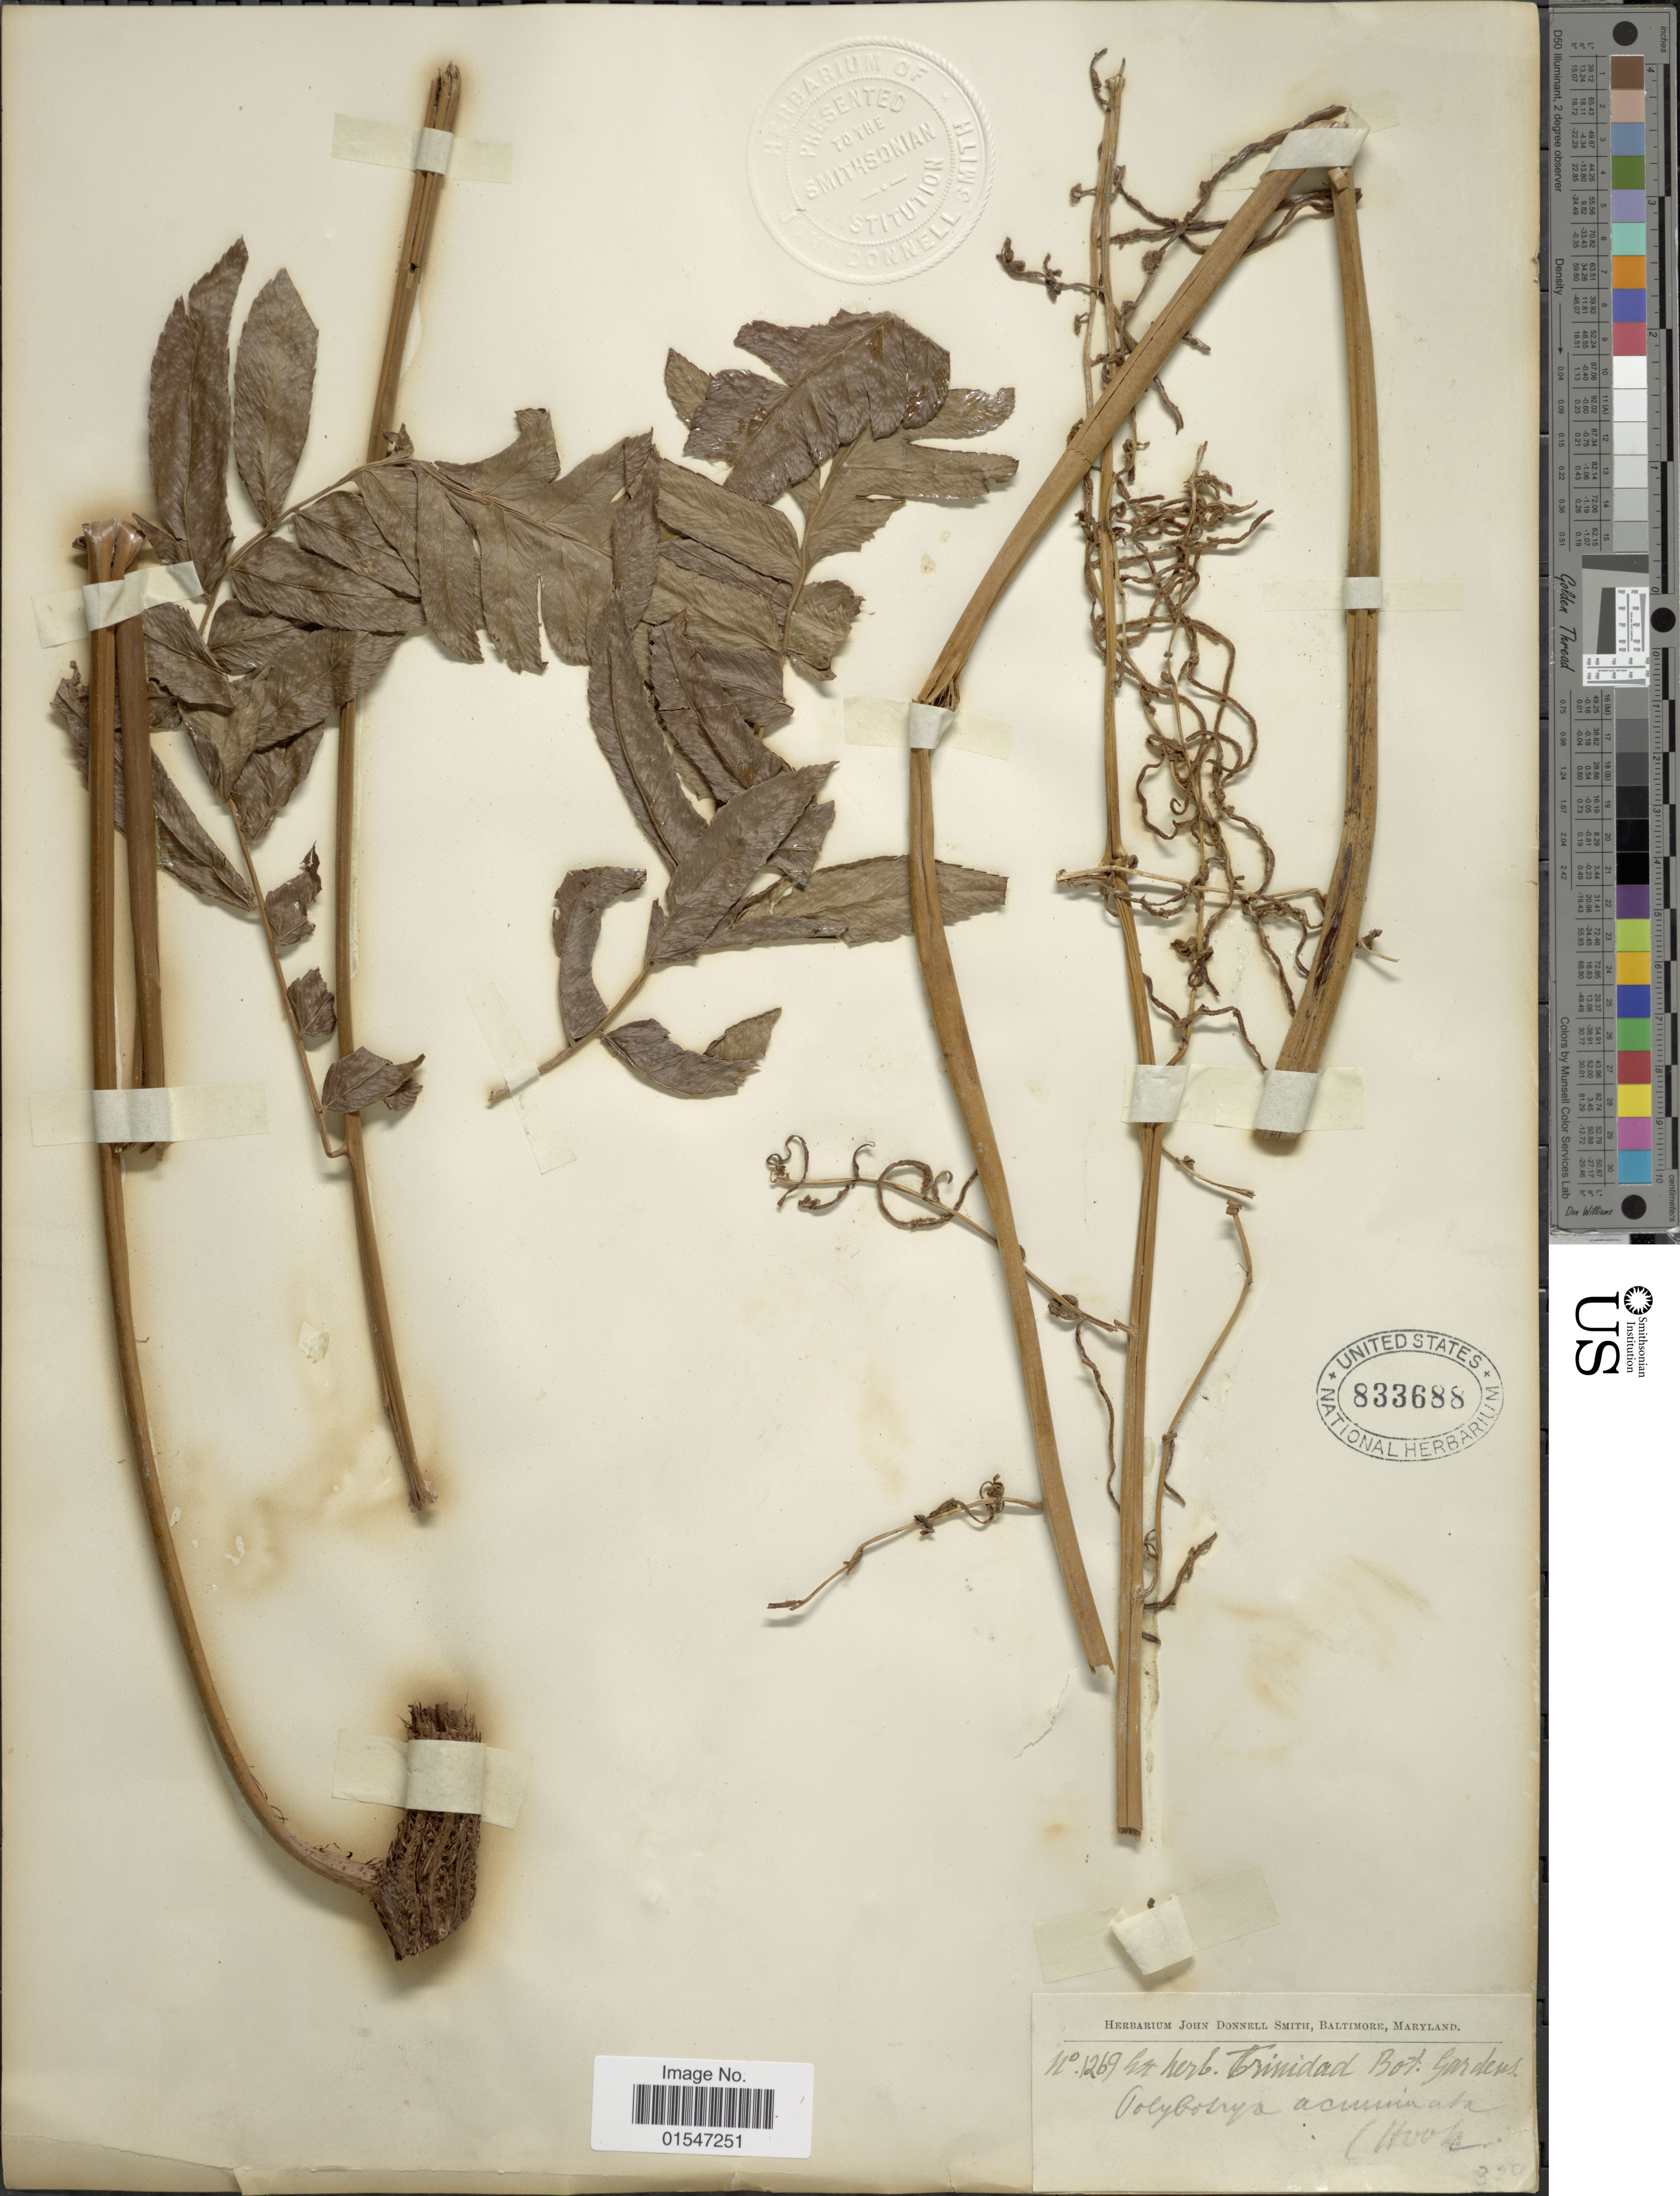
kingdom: Plantae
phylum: Tracheophyta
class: Polypodiopsida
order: Polypodiales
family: Dryopteridaceae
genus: Polybotrya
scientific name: Polybotrya caudata f. caudata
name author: Kunze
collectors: ex herb. Bot. Gard. Trinidad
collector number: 1269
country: Trinidad and Tobago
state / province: Trinidad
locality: ex herb. Trinidad Bot. Gardens [cultivated?]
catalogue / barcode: US 833688